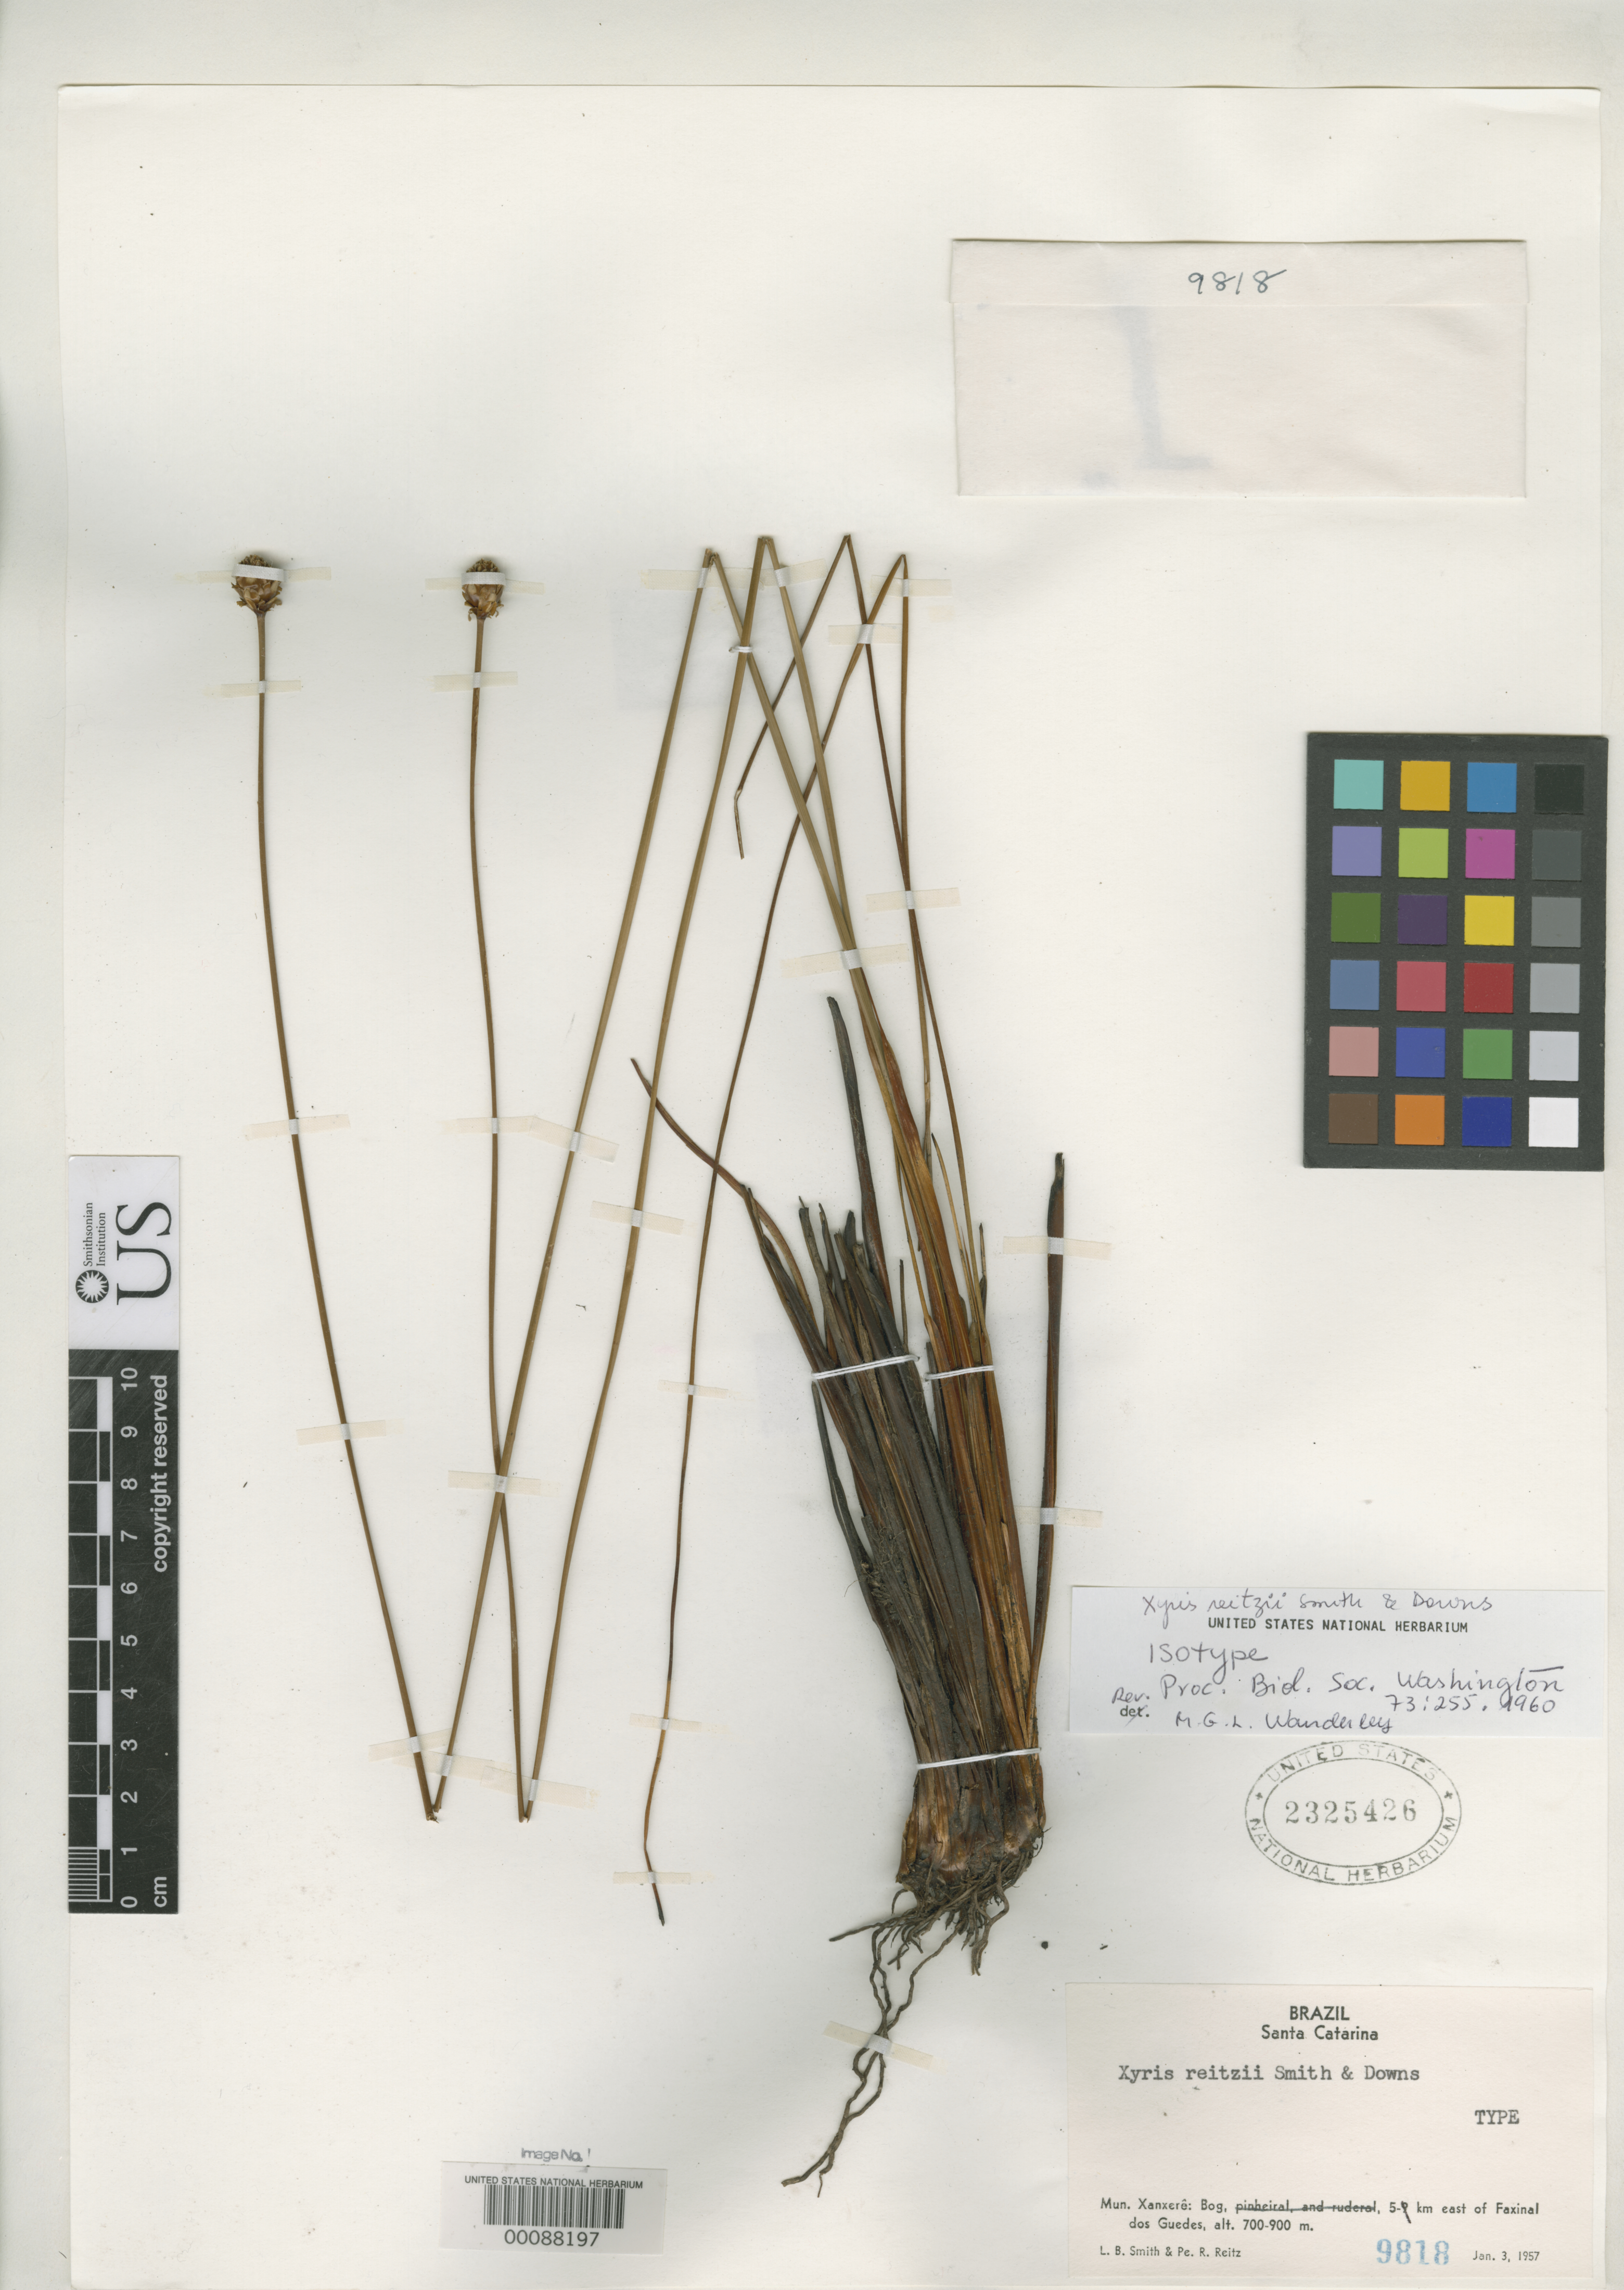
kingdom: Plantae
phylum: Tracheophyta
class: Liliopsida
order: Poales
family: Xyridaceae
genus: Xyris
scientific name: Xyris reitzii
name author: L.B. Sm. & Downs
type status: Holotype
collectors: L. Smith & R. Reitz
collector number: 9818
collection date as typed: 03 Jan 1957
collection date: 1957-01-03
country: Brazil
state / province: Santa Catarina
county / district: Xanxerê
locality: East of Faxinal dos Guedes.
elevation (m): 700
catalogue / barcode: US 2325426